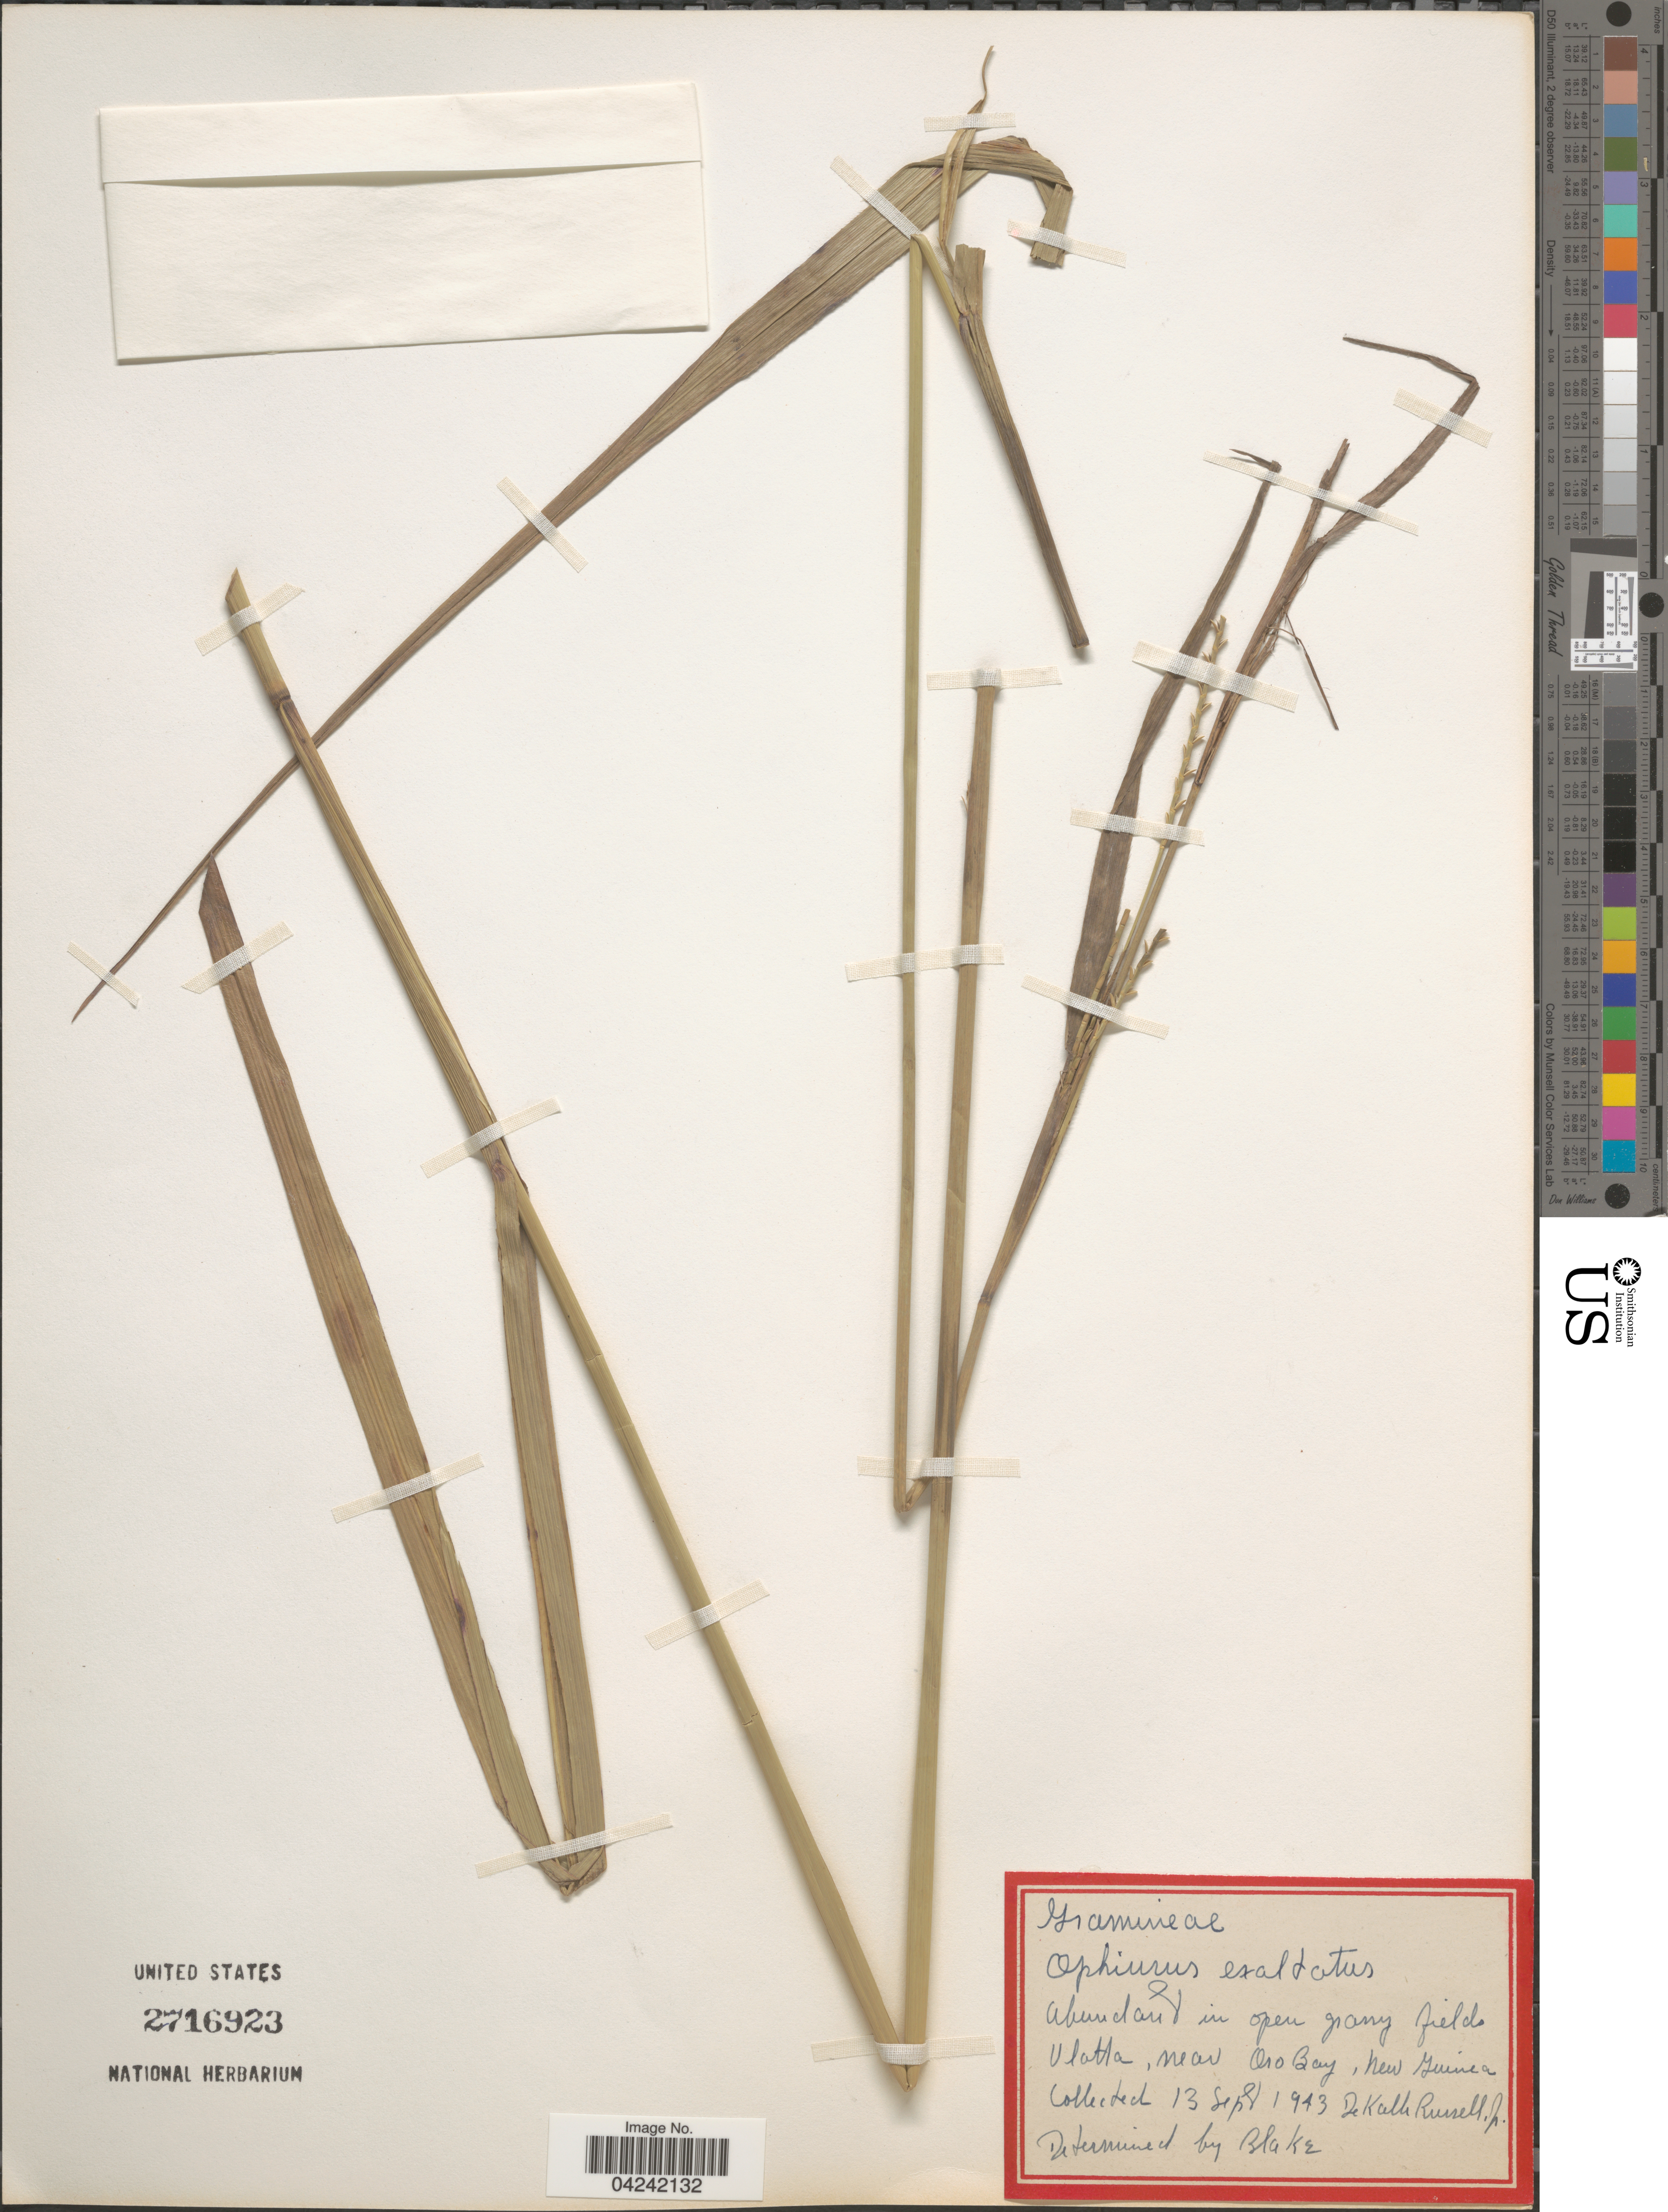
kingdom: Plantae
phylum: Tracheophyta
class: Liliopsida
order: Poales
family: Poaceae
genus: Ophiuros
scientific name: Ophiuros sp.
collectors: D. K. Russell Jr.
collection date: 1943-09-13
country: Papua New Guinea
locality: Ulatta, near Oro Bay, New Guinea.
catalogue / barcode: US 2716923